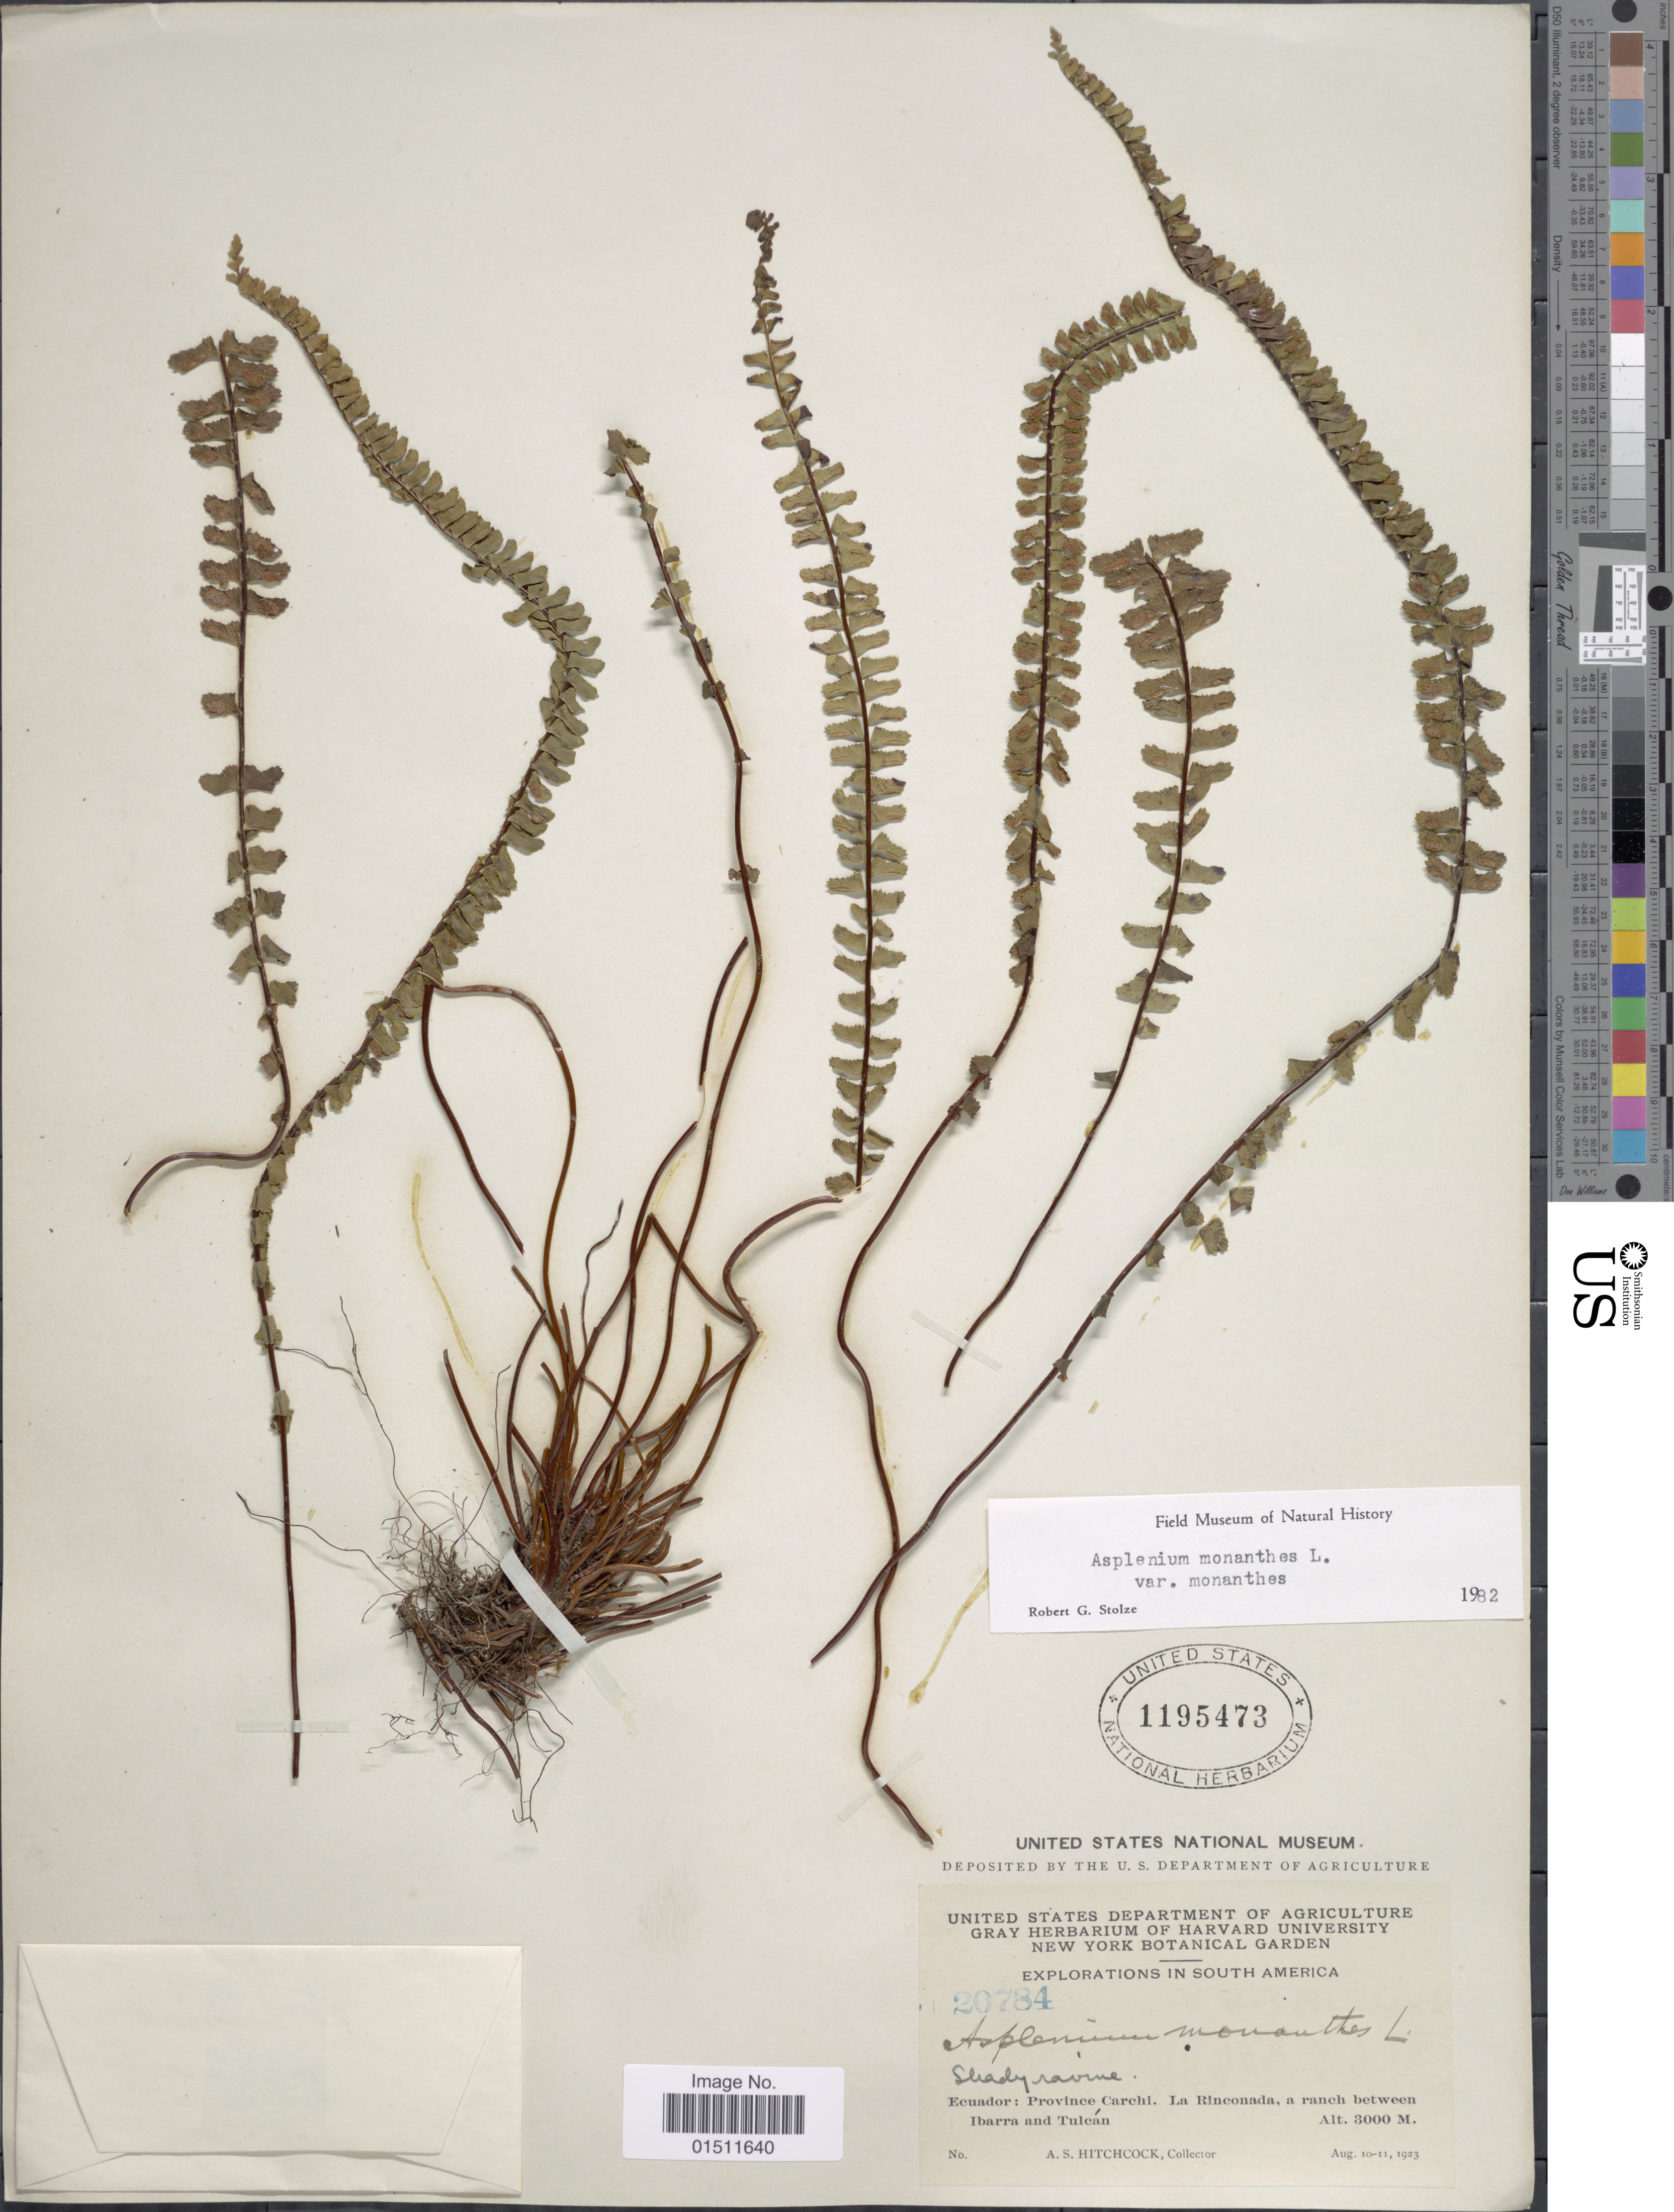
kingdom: Plantae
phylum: Tracheophyta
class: Polypodiopsida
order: Polypodiales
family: Aspleniaceae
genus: Asplenium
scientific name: Asplenium monanthes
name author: L.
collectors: A. S. Hitchcock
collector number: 20784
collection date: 1923-08-10/1923-08-11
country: Ecuador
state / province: Carchi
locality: Province Carchi, La Rinconada, a ranch between Ibarra and Tulcan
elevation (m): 3000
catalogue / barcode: US 1195473